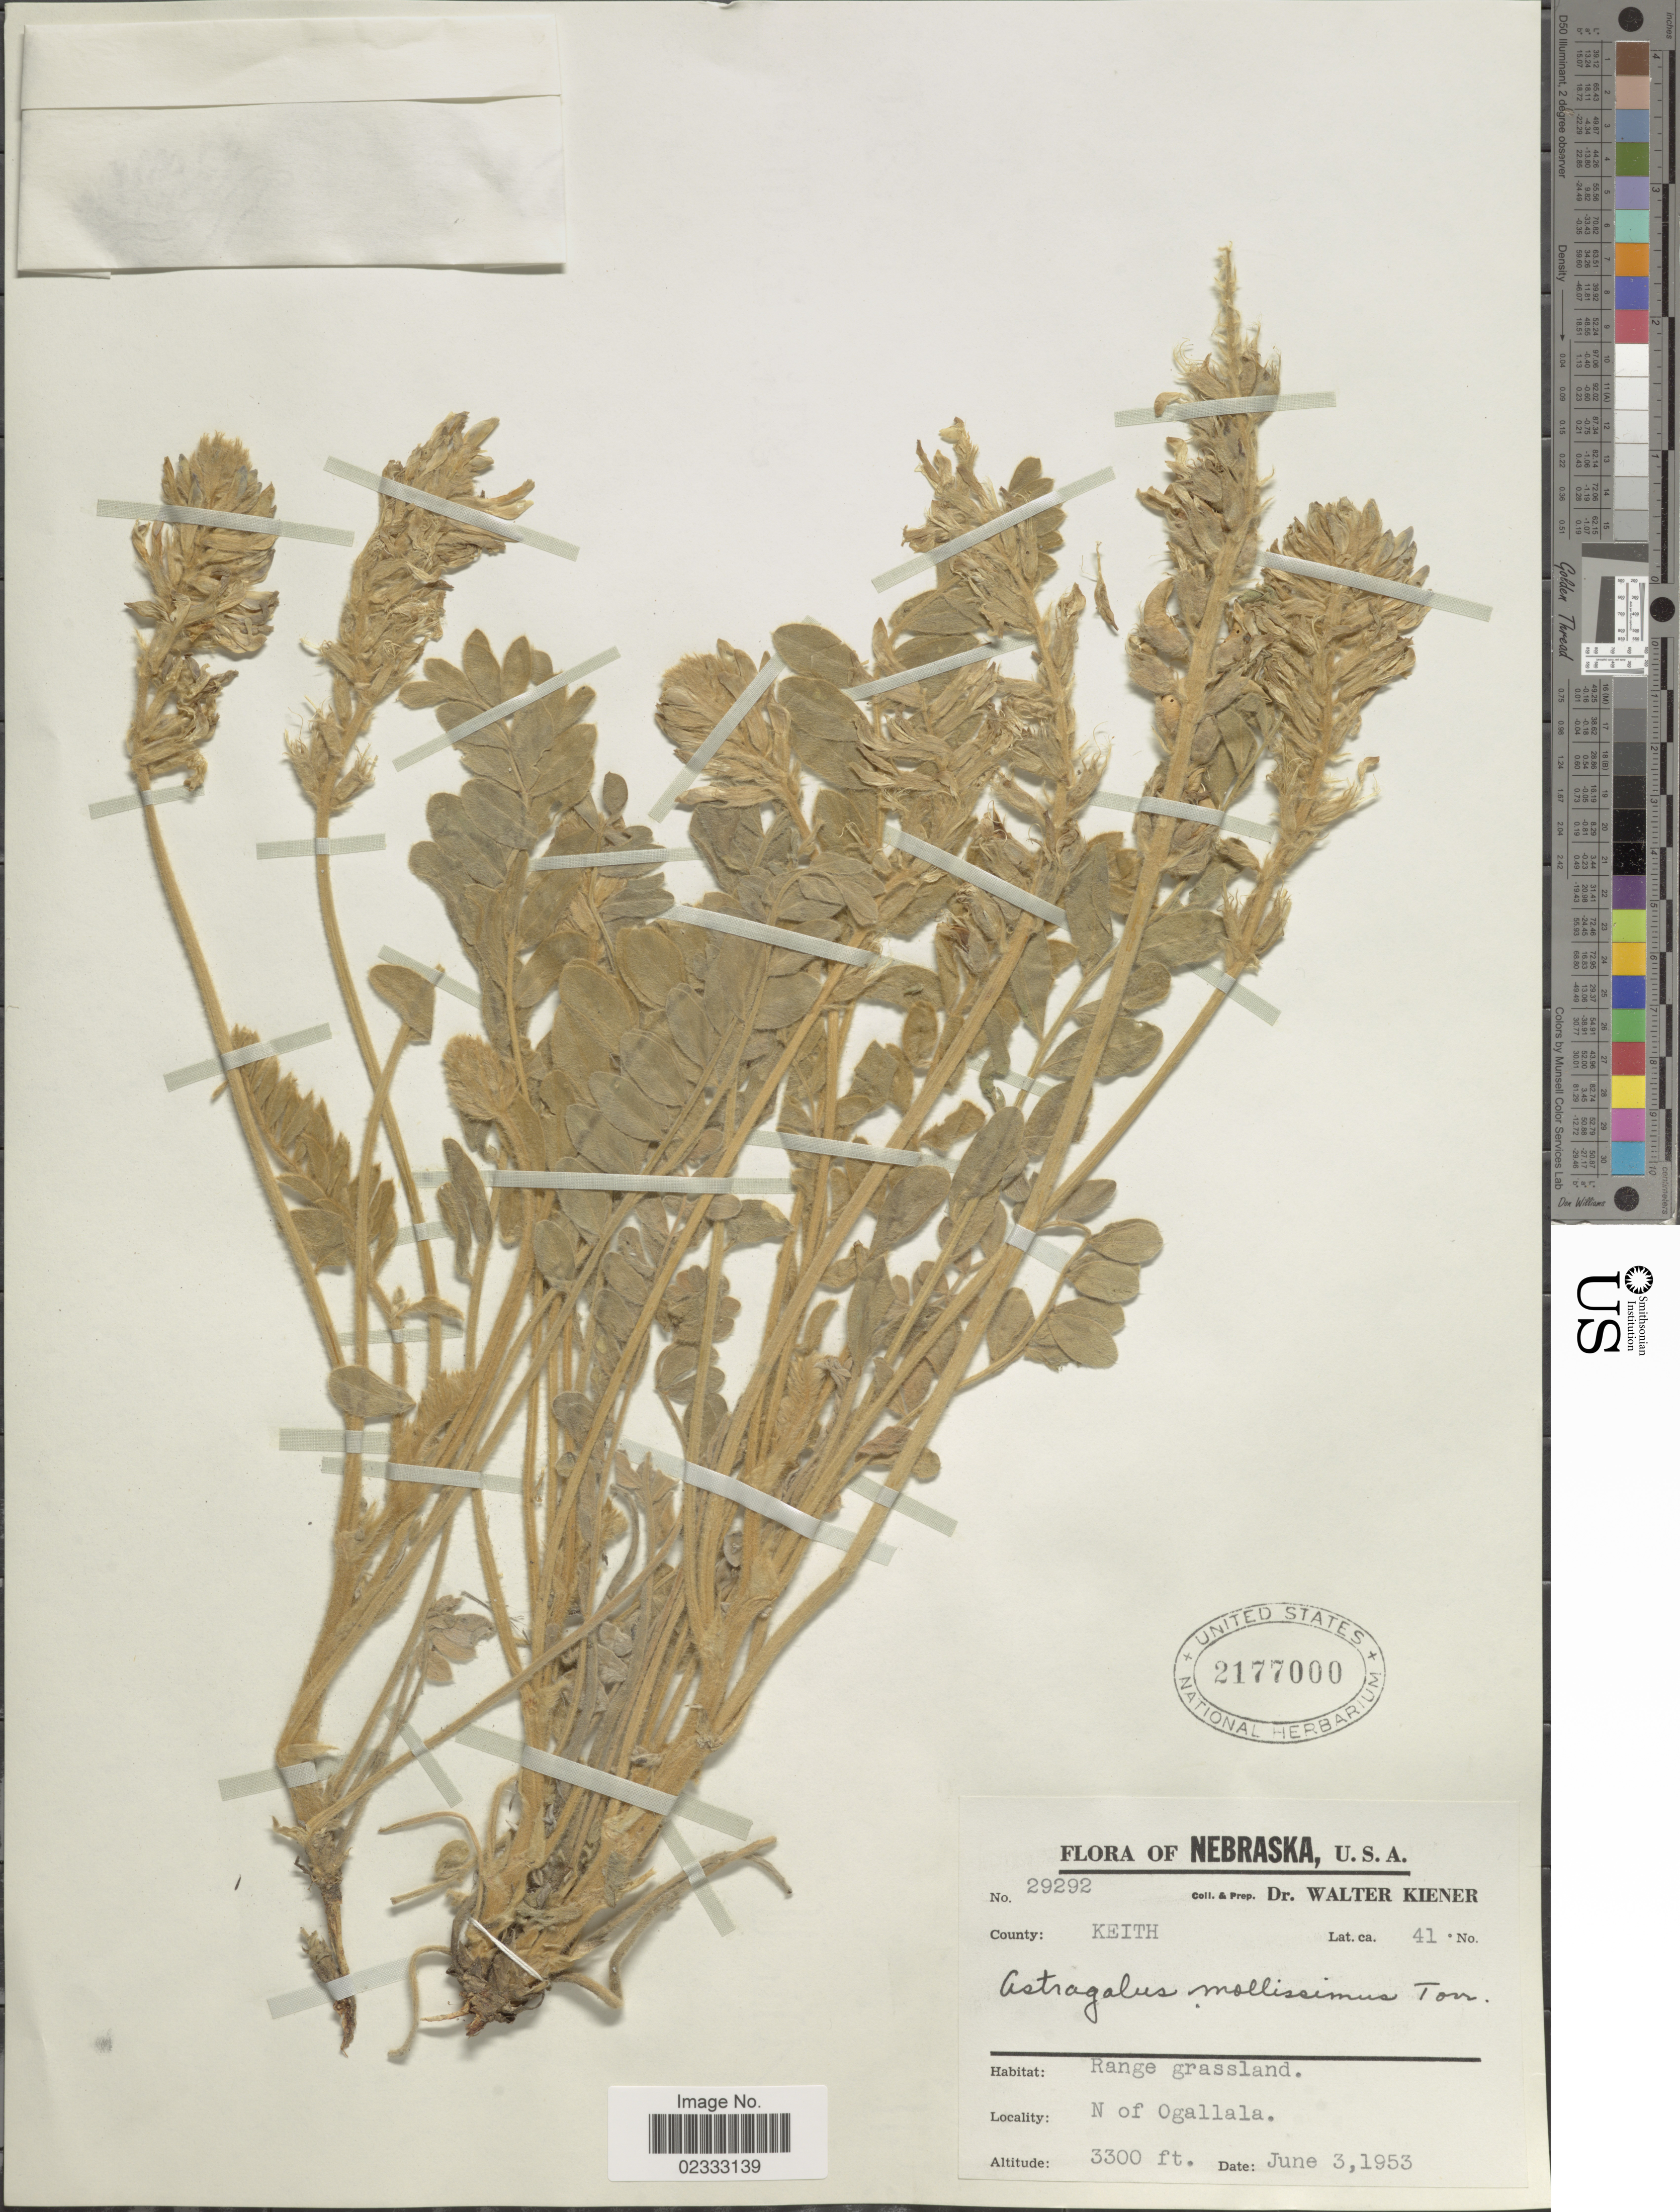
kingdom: Plantae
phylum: Tracheophyta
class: Magnoliopsida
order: Fabales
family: Fabaceae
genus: Astragalus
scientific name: Astragalus mollissimus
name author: Torr.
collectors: W. Kiener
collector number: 29292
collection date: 1953-06-03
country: United States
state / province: Nebraska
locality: Nebraska, U.S.A. range grassland, N of Ogallala.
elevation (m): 1006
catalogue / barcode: US 2177000